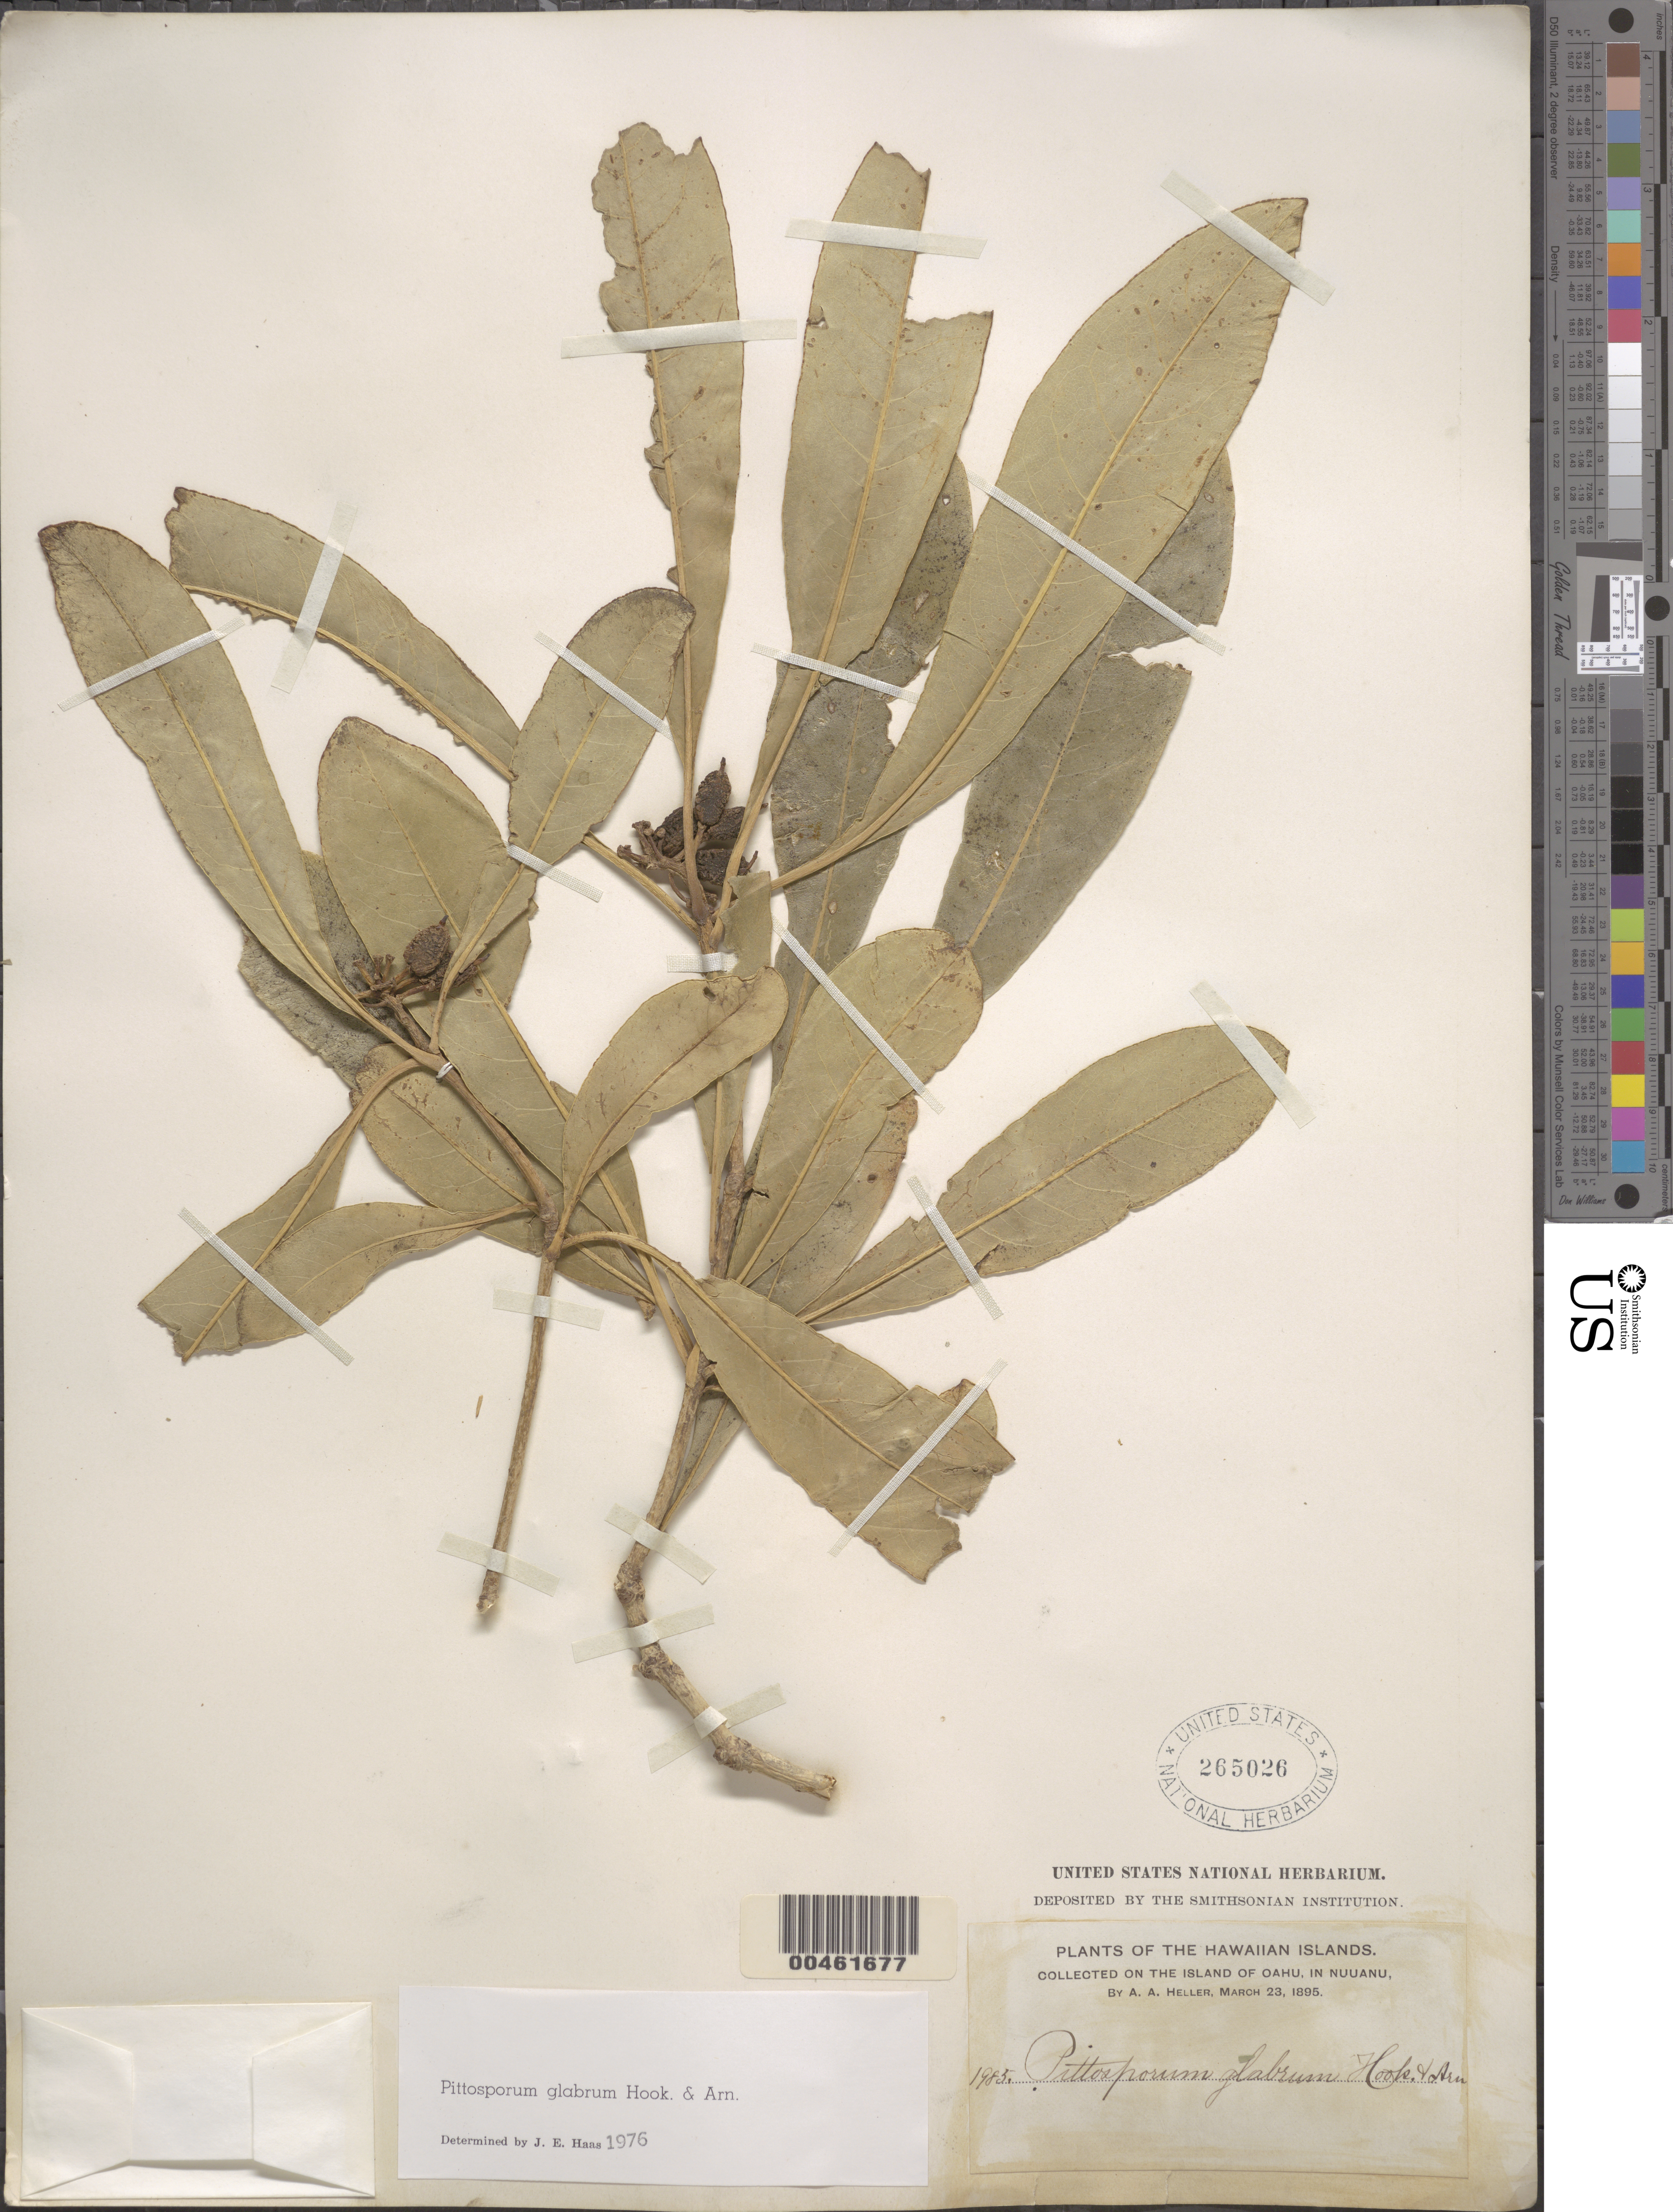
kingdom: Plantae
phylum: Tracheophyta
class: Magnoliopsida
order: Apiales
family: Pittosporaceae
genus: Pittosporum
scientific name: Pittosporum glabrum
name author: Hook. & Arn.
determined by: Haas, J. E.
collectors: A. A. Heller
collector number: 1985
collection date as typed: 23 Mar 1895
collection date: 1895-03-23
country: United States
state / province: Hawaii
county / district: Honolulu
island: Oahu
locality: In Nuuanu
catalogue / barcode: US 265026